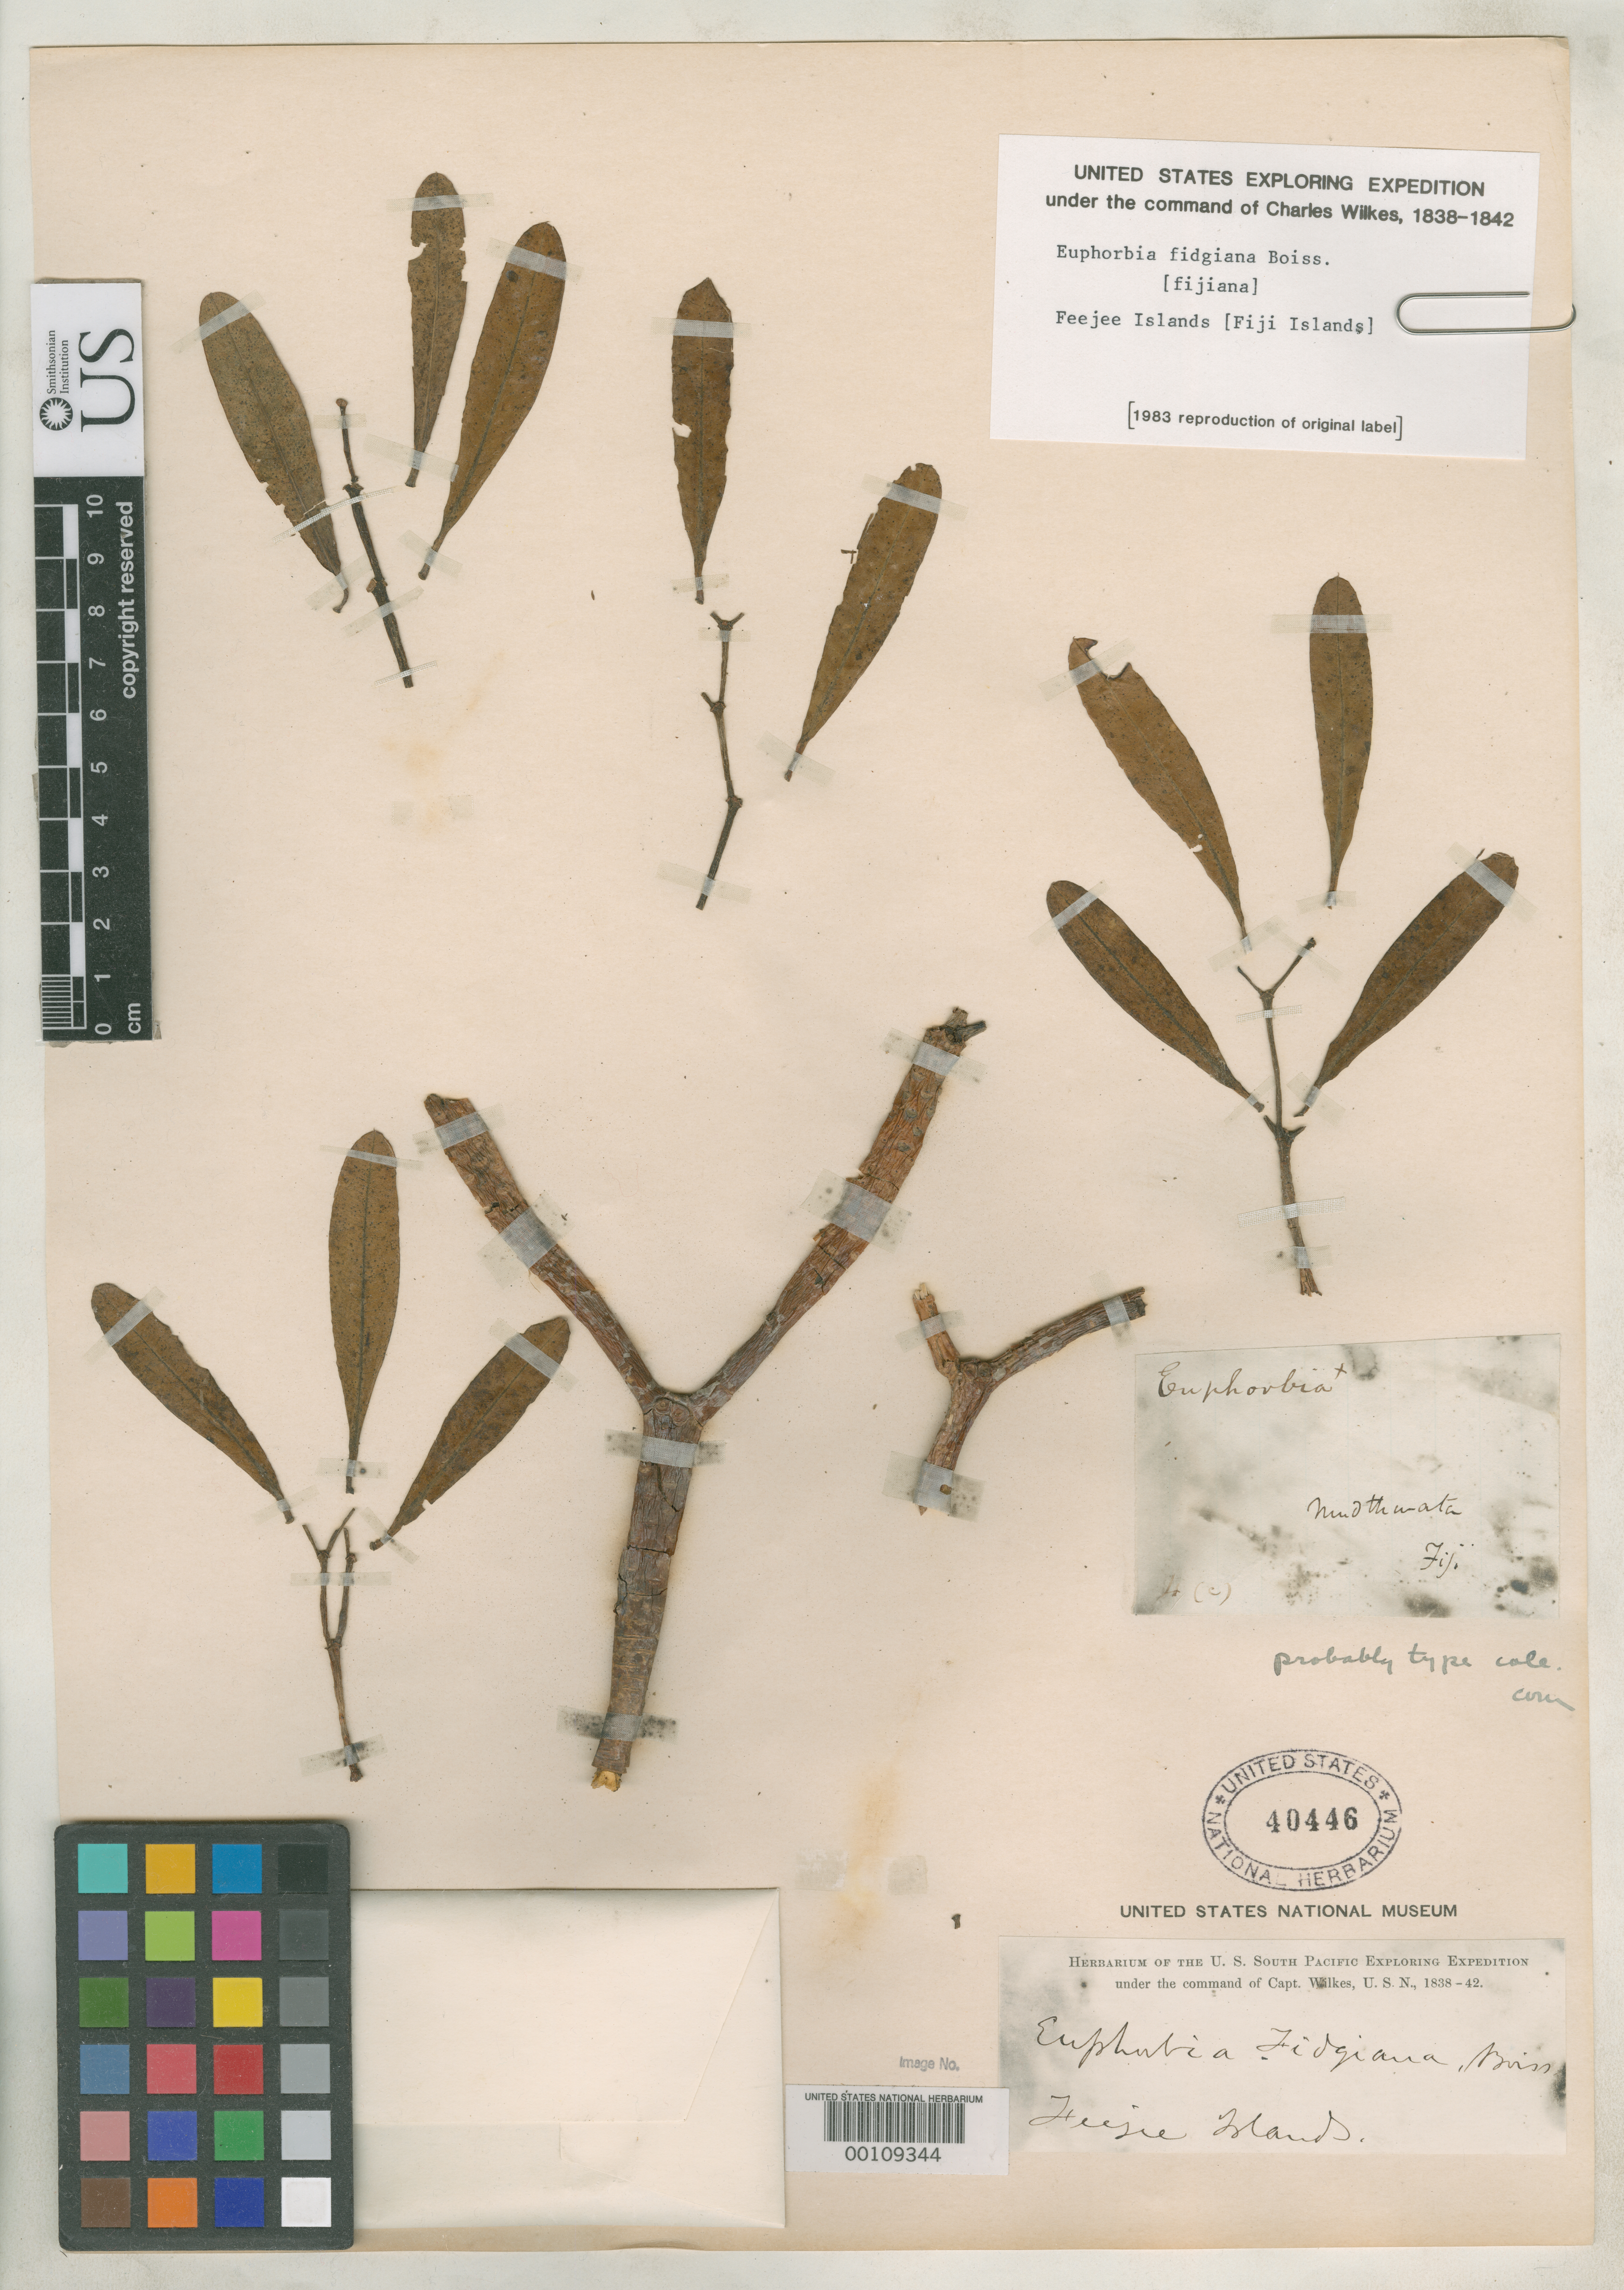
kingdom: Plantae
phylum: Tracheophyta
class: Magnoliopsida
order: Malpighiales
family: Euphorbiaceae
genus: Euphorbia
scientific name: Euphorbia fidjiana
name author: Boiss. in DC.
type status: Type Collection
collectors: Wilkes Explor. Exped.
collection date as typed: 1838 to -- --- 1842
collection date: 1838/1842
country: Fiji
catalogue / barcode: US 40446